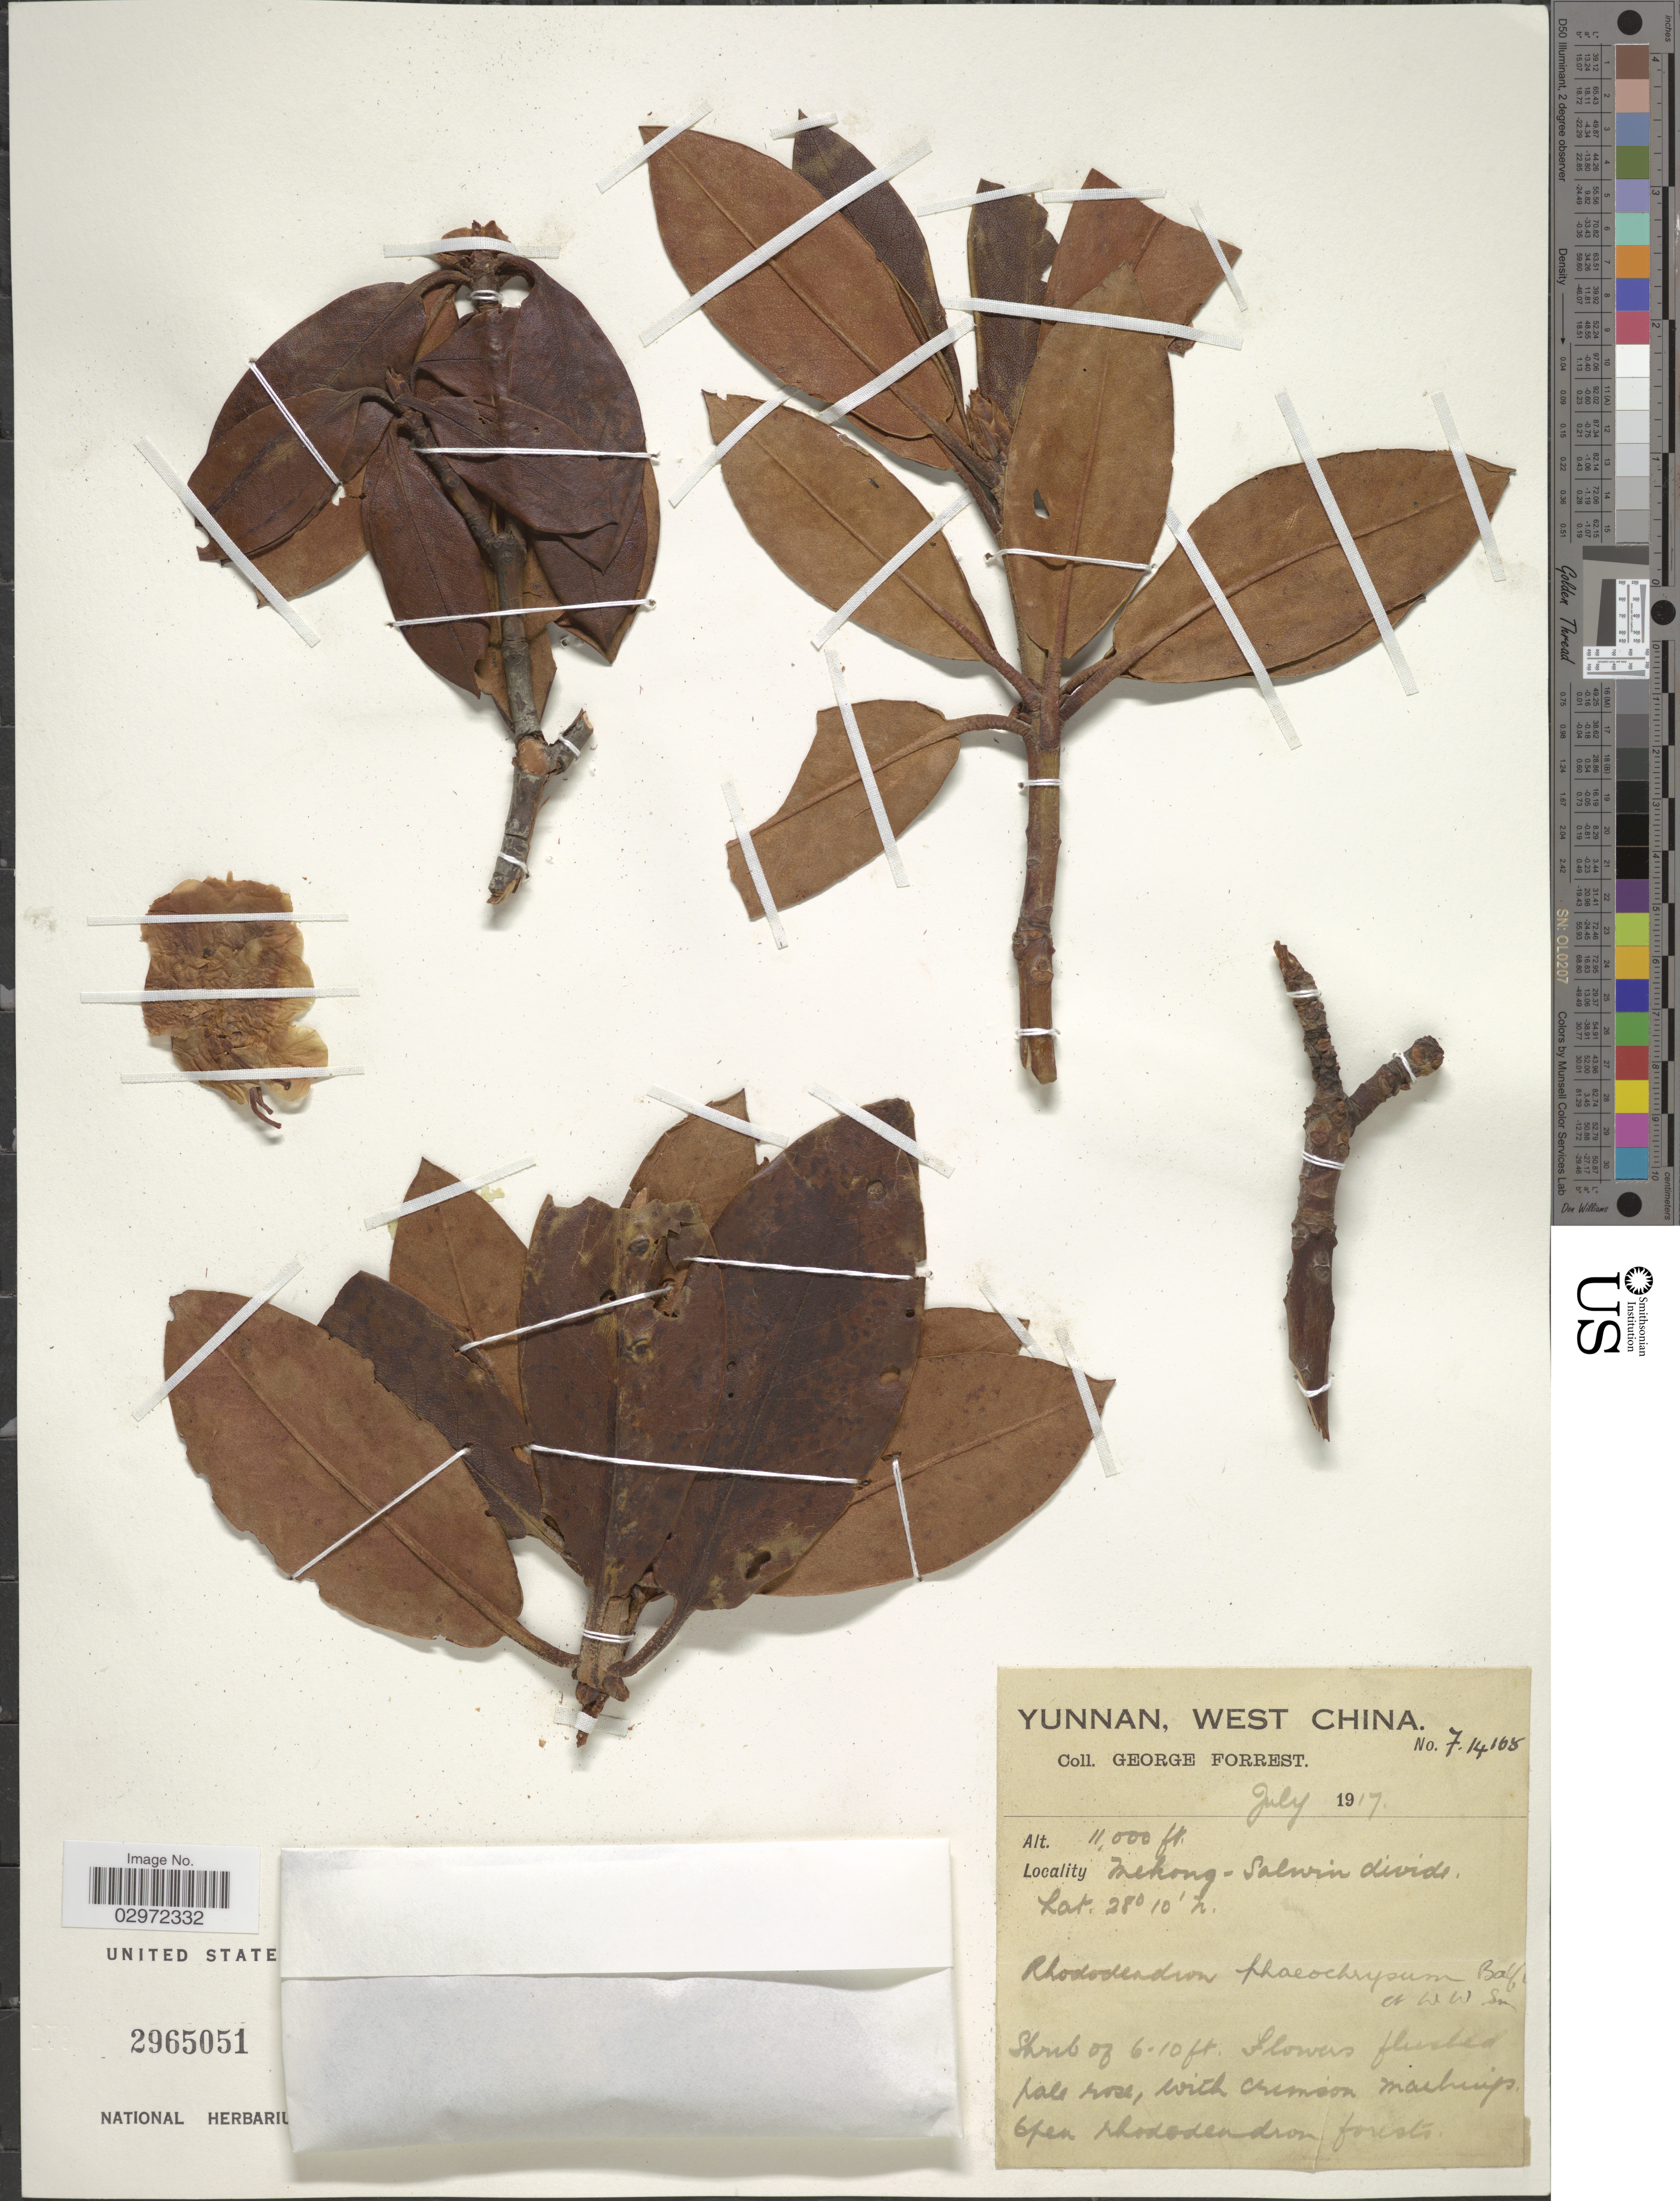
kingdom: Plantae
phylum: Tracheophyta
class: Magnoliopsida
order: Ericales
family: Ericaceae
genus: Rhododendron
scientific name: Rhododendron phaeochrysum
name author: Balf. f. & W.W. Sm.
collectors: G. Forrest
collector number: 714108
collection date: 1917-07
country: China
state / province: Yunnan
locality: West China, Mekong-Salwin divide.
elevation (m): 3353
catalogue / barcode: US 2965051